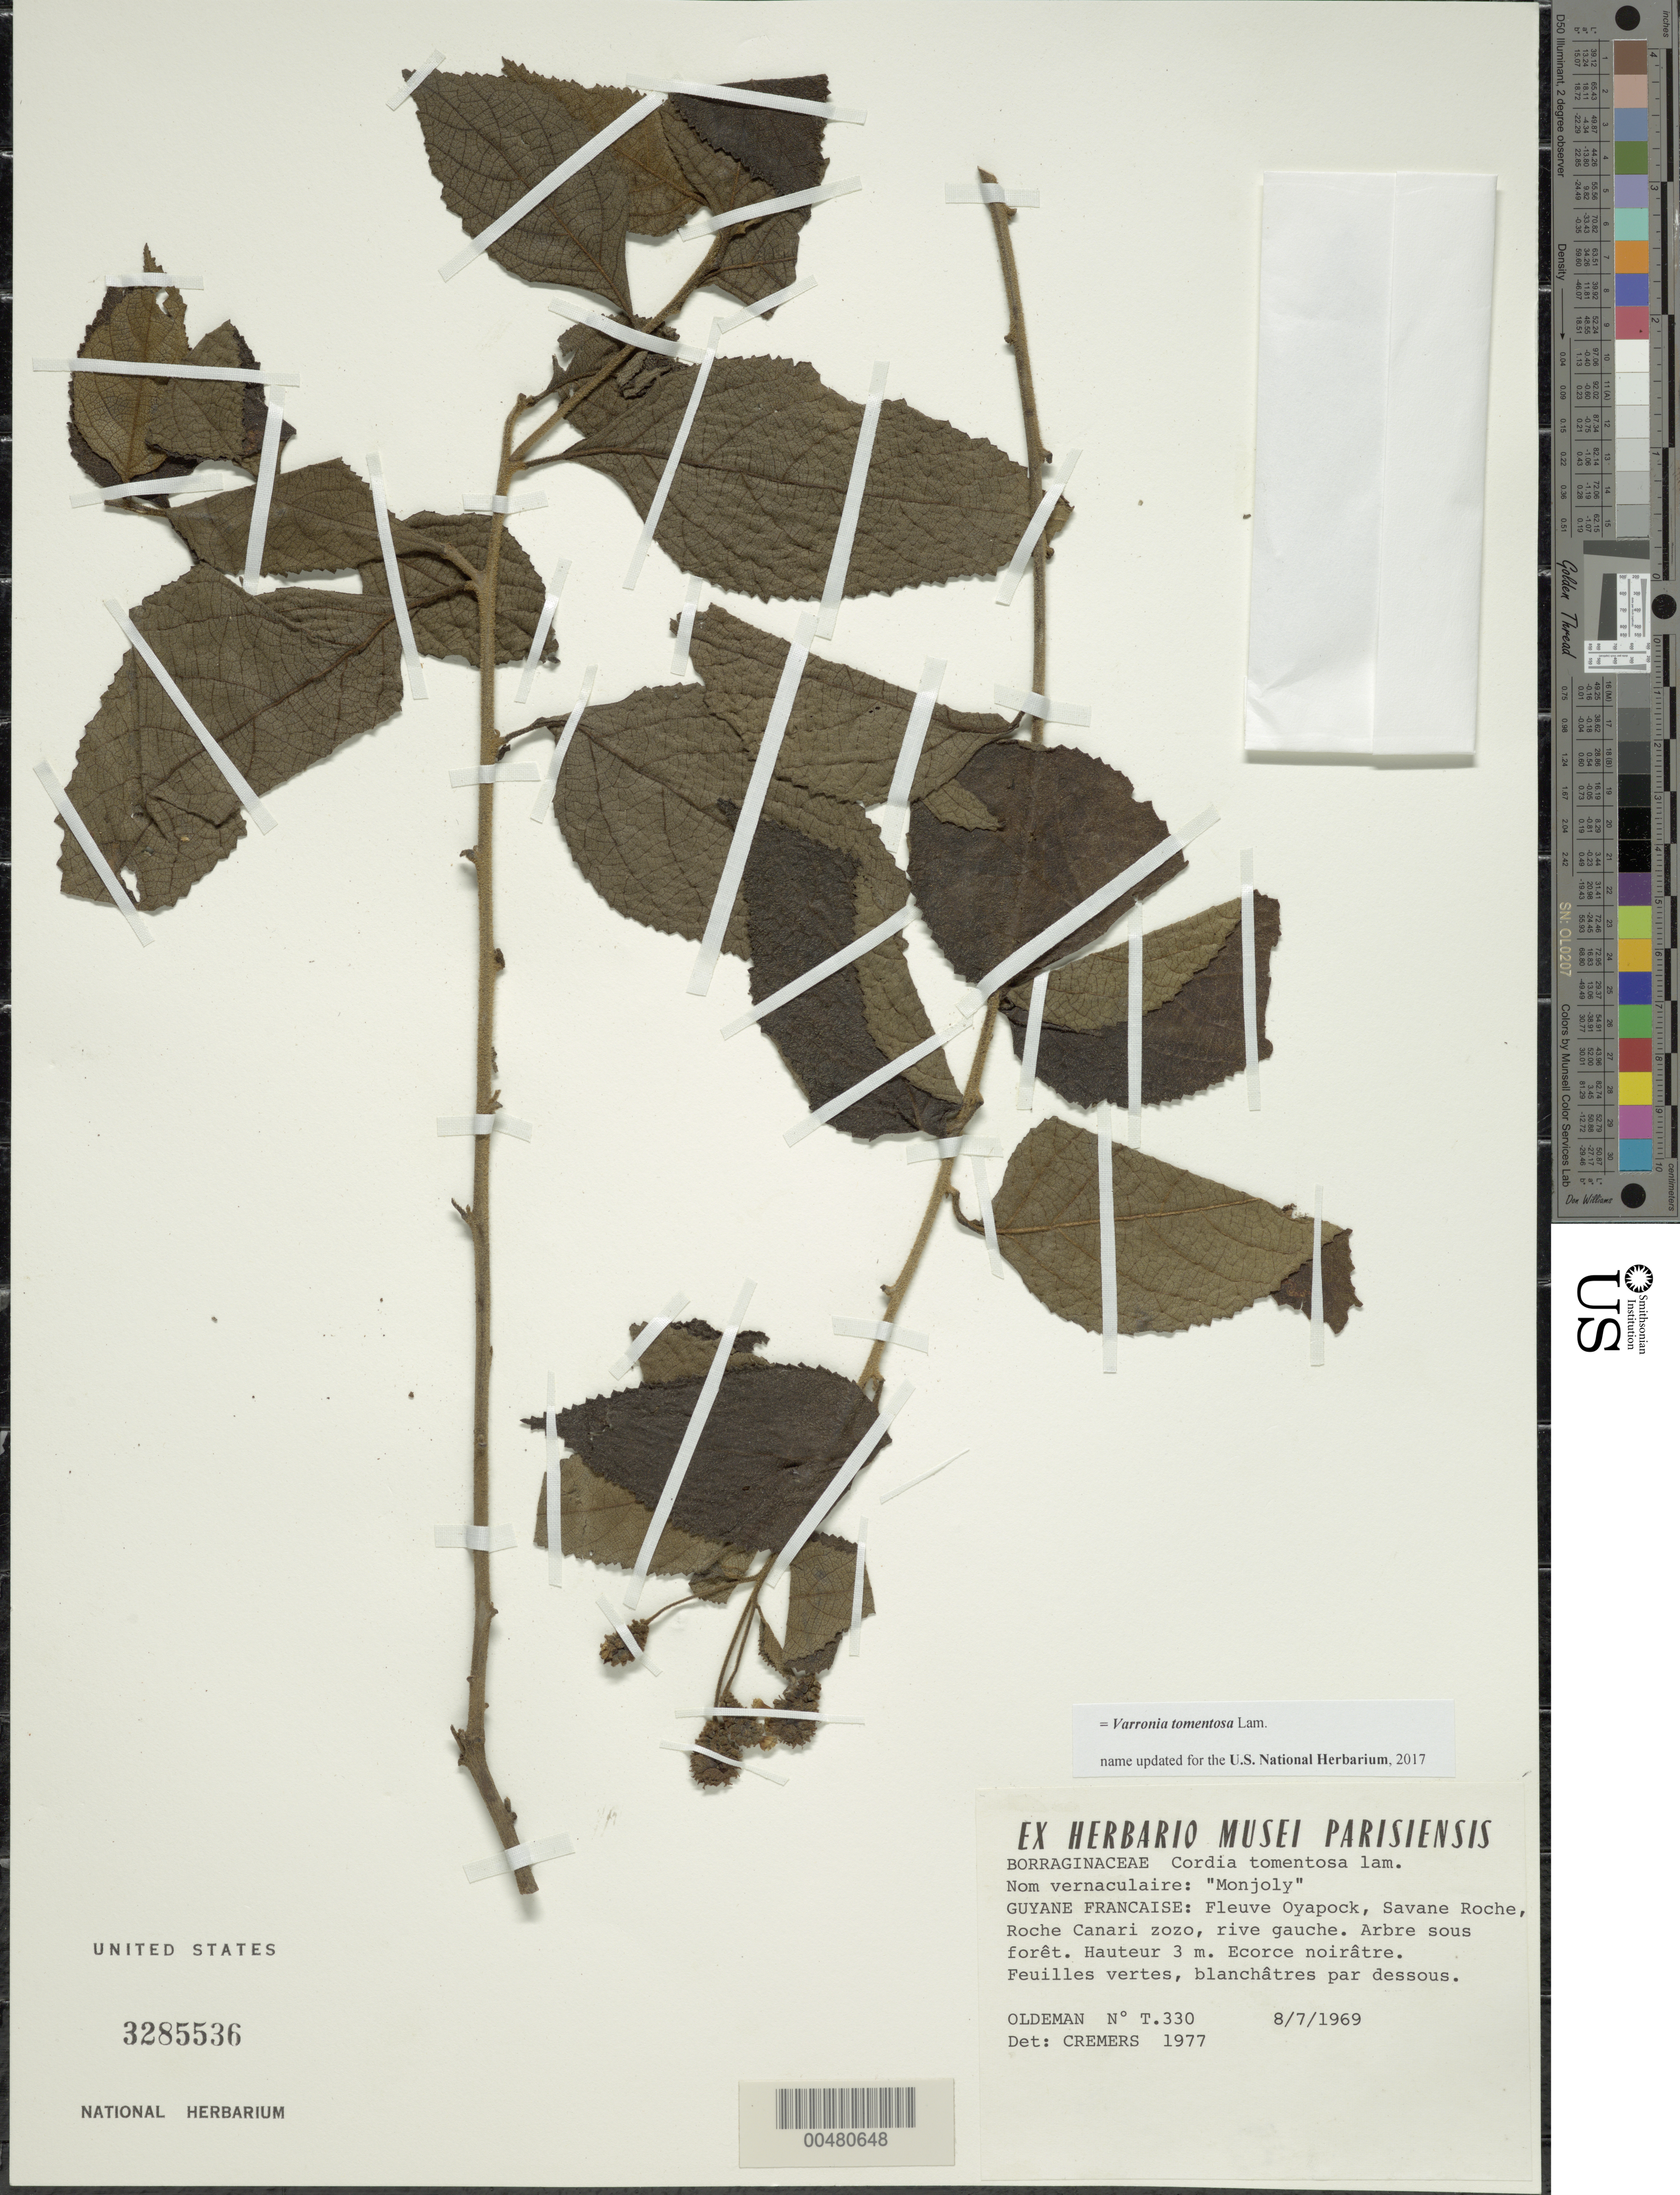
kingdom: Plantae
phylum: Tracheophyta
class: Magnoliopsida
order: Boraginales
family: Cordiaceae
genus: Varronia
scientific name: Varronia tomentosa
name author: Lam.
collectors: -- Oldeman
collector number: T.330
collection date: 1969-07-08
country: French Guiana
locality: Guyane Francaise: Fleuve Oyapock, Savane Roche, Roche Canari zozo, rive gauche. Arbre sous forêt.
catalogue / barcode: US 3285536